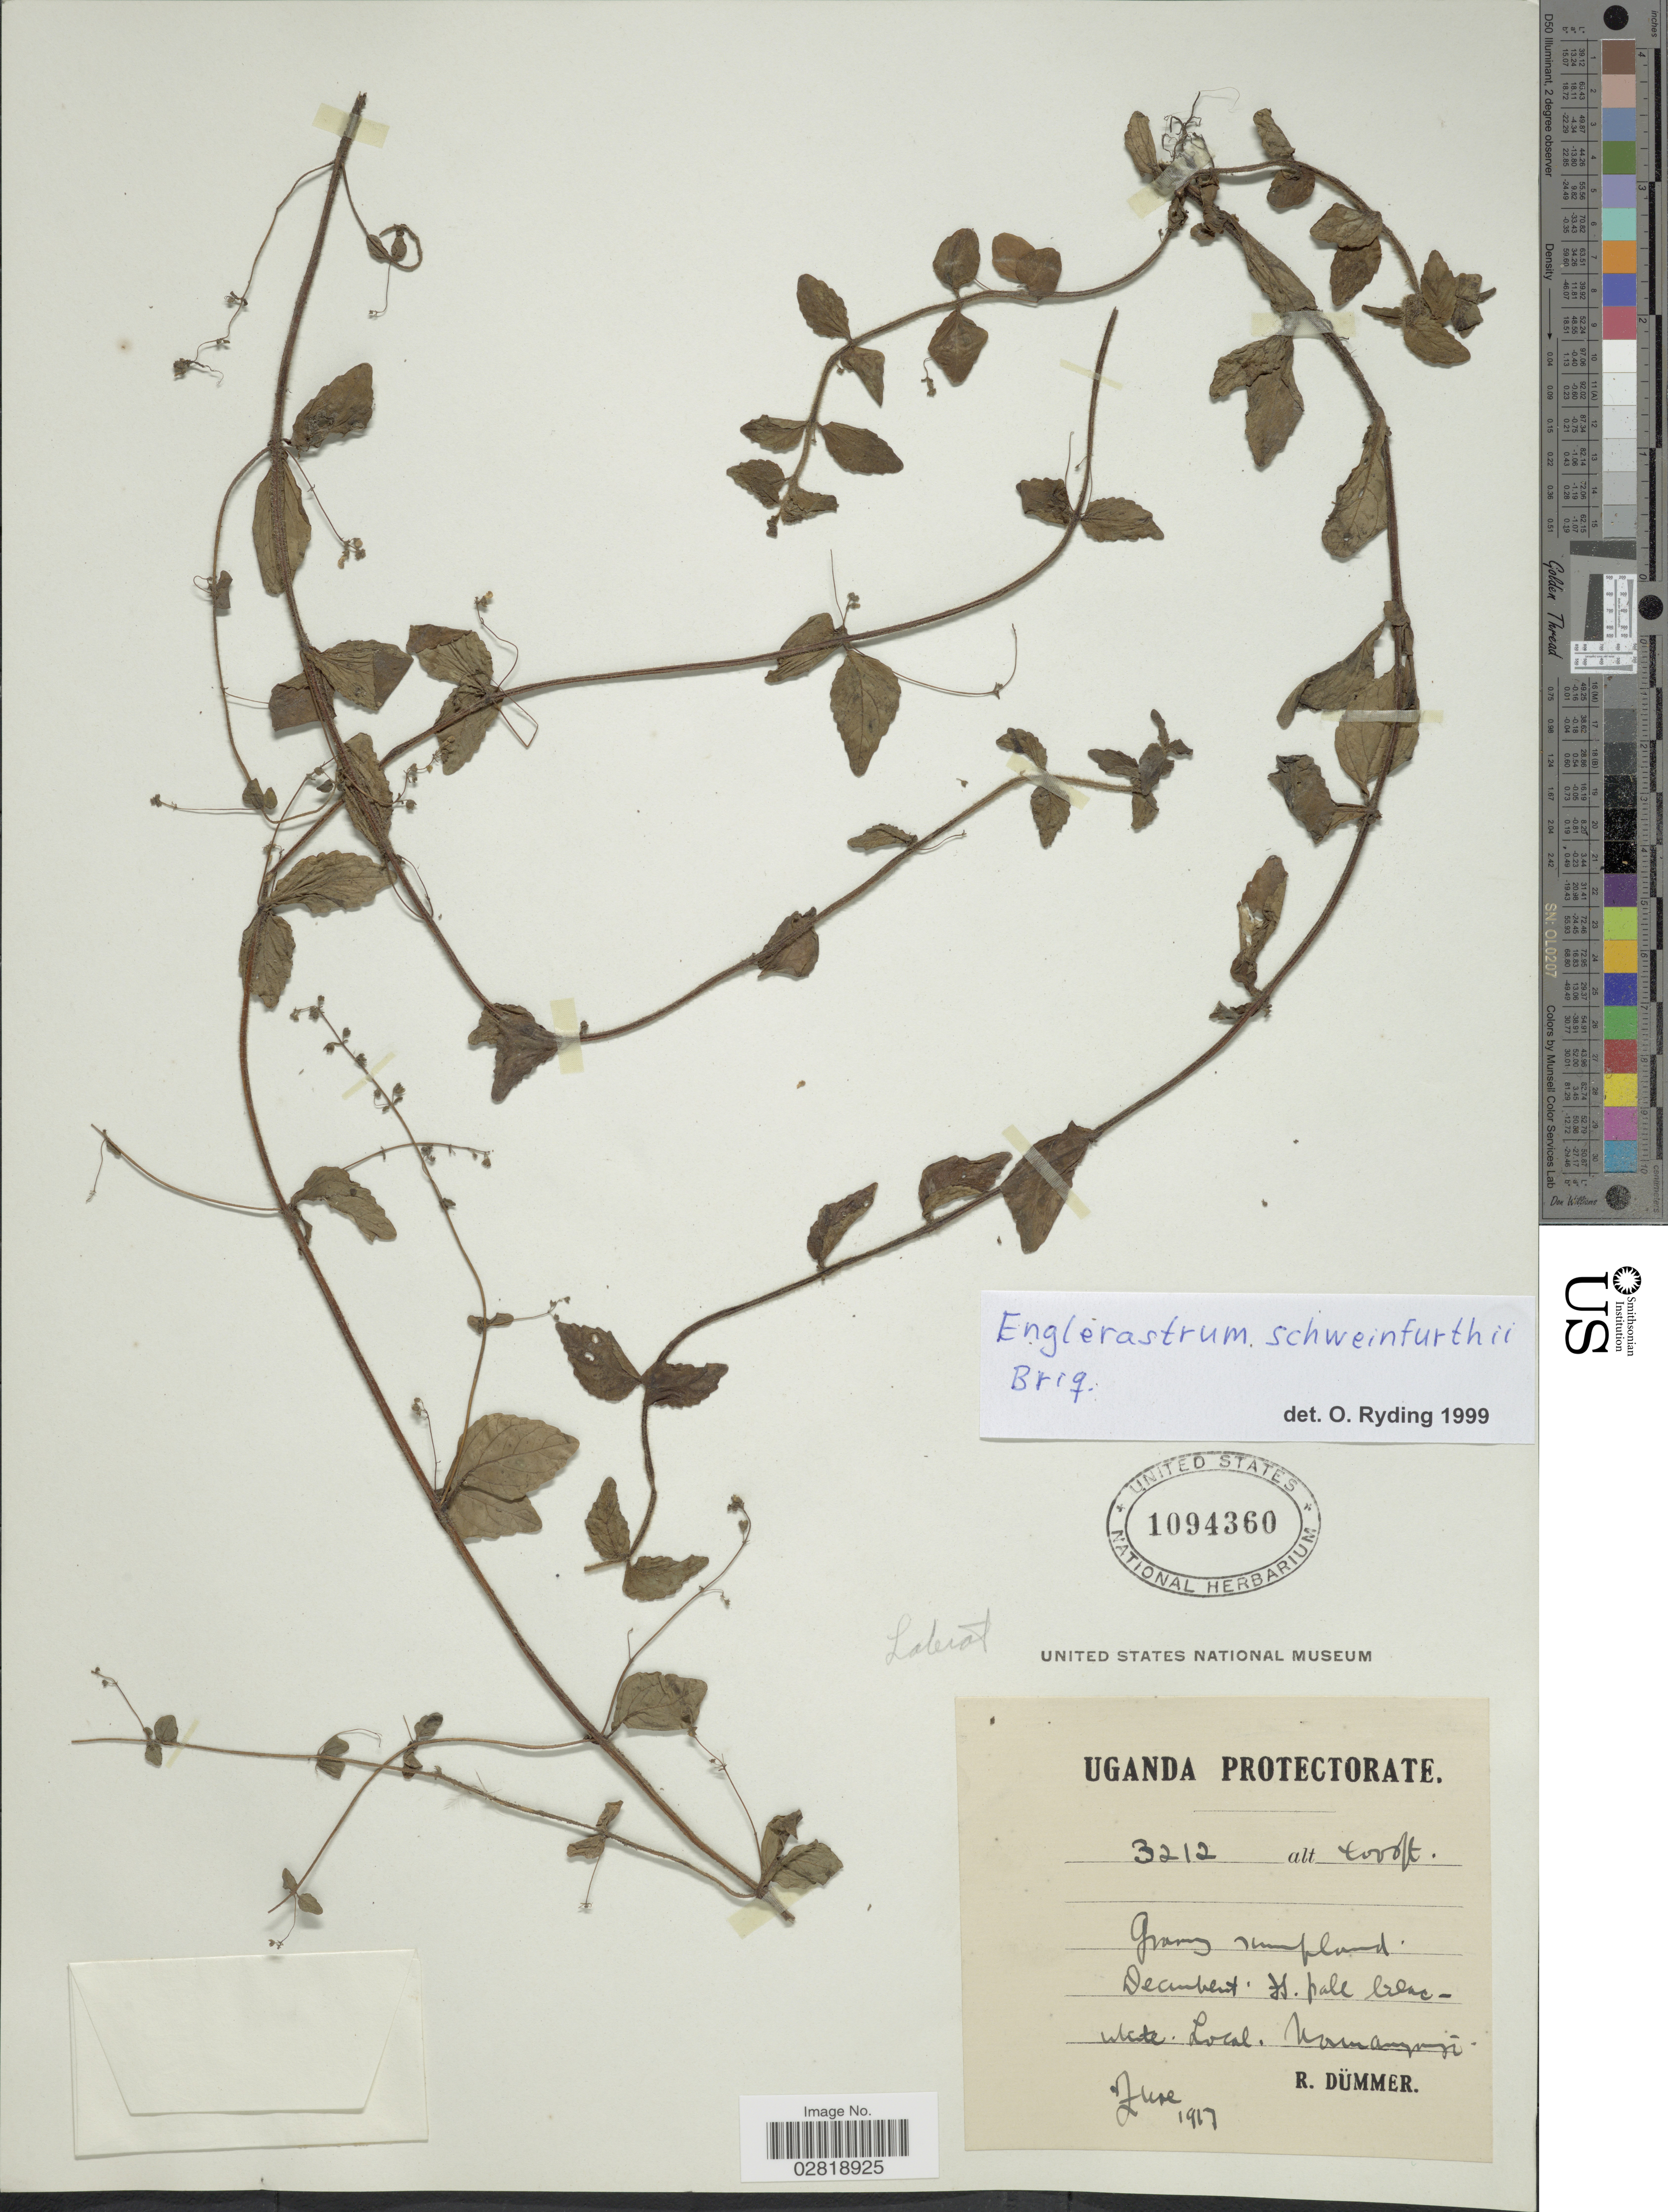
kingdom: Plantae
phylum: Tracheophyta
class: Magnoliopsida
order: Lamiales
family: Lamiaceae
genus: Englerastrum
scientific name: Englerastrum schweinfurthii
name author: Briq.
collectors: R. A. Dümmer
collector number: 3212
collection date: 1917-06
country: Uganda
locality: Namanyonyi.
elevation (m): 1219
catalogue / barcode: US 1094360